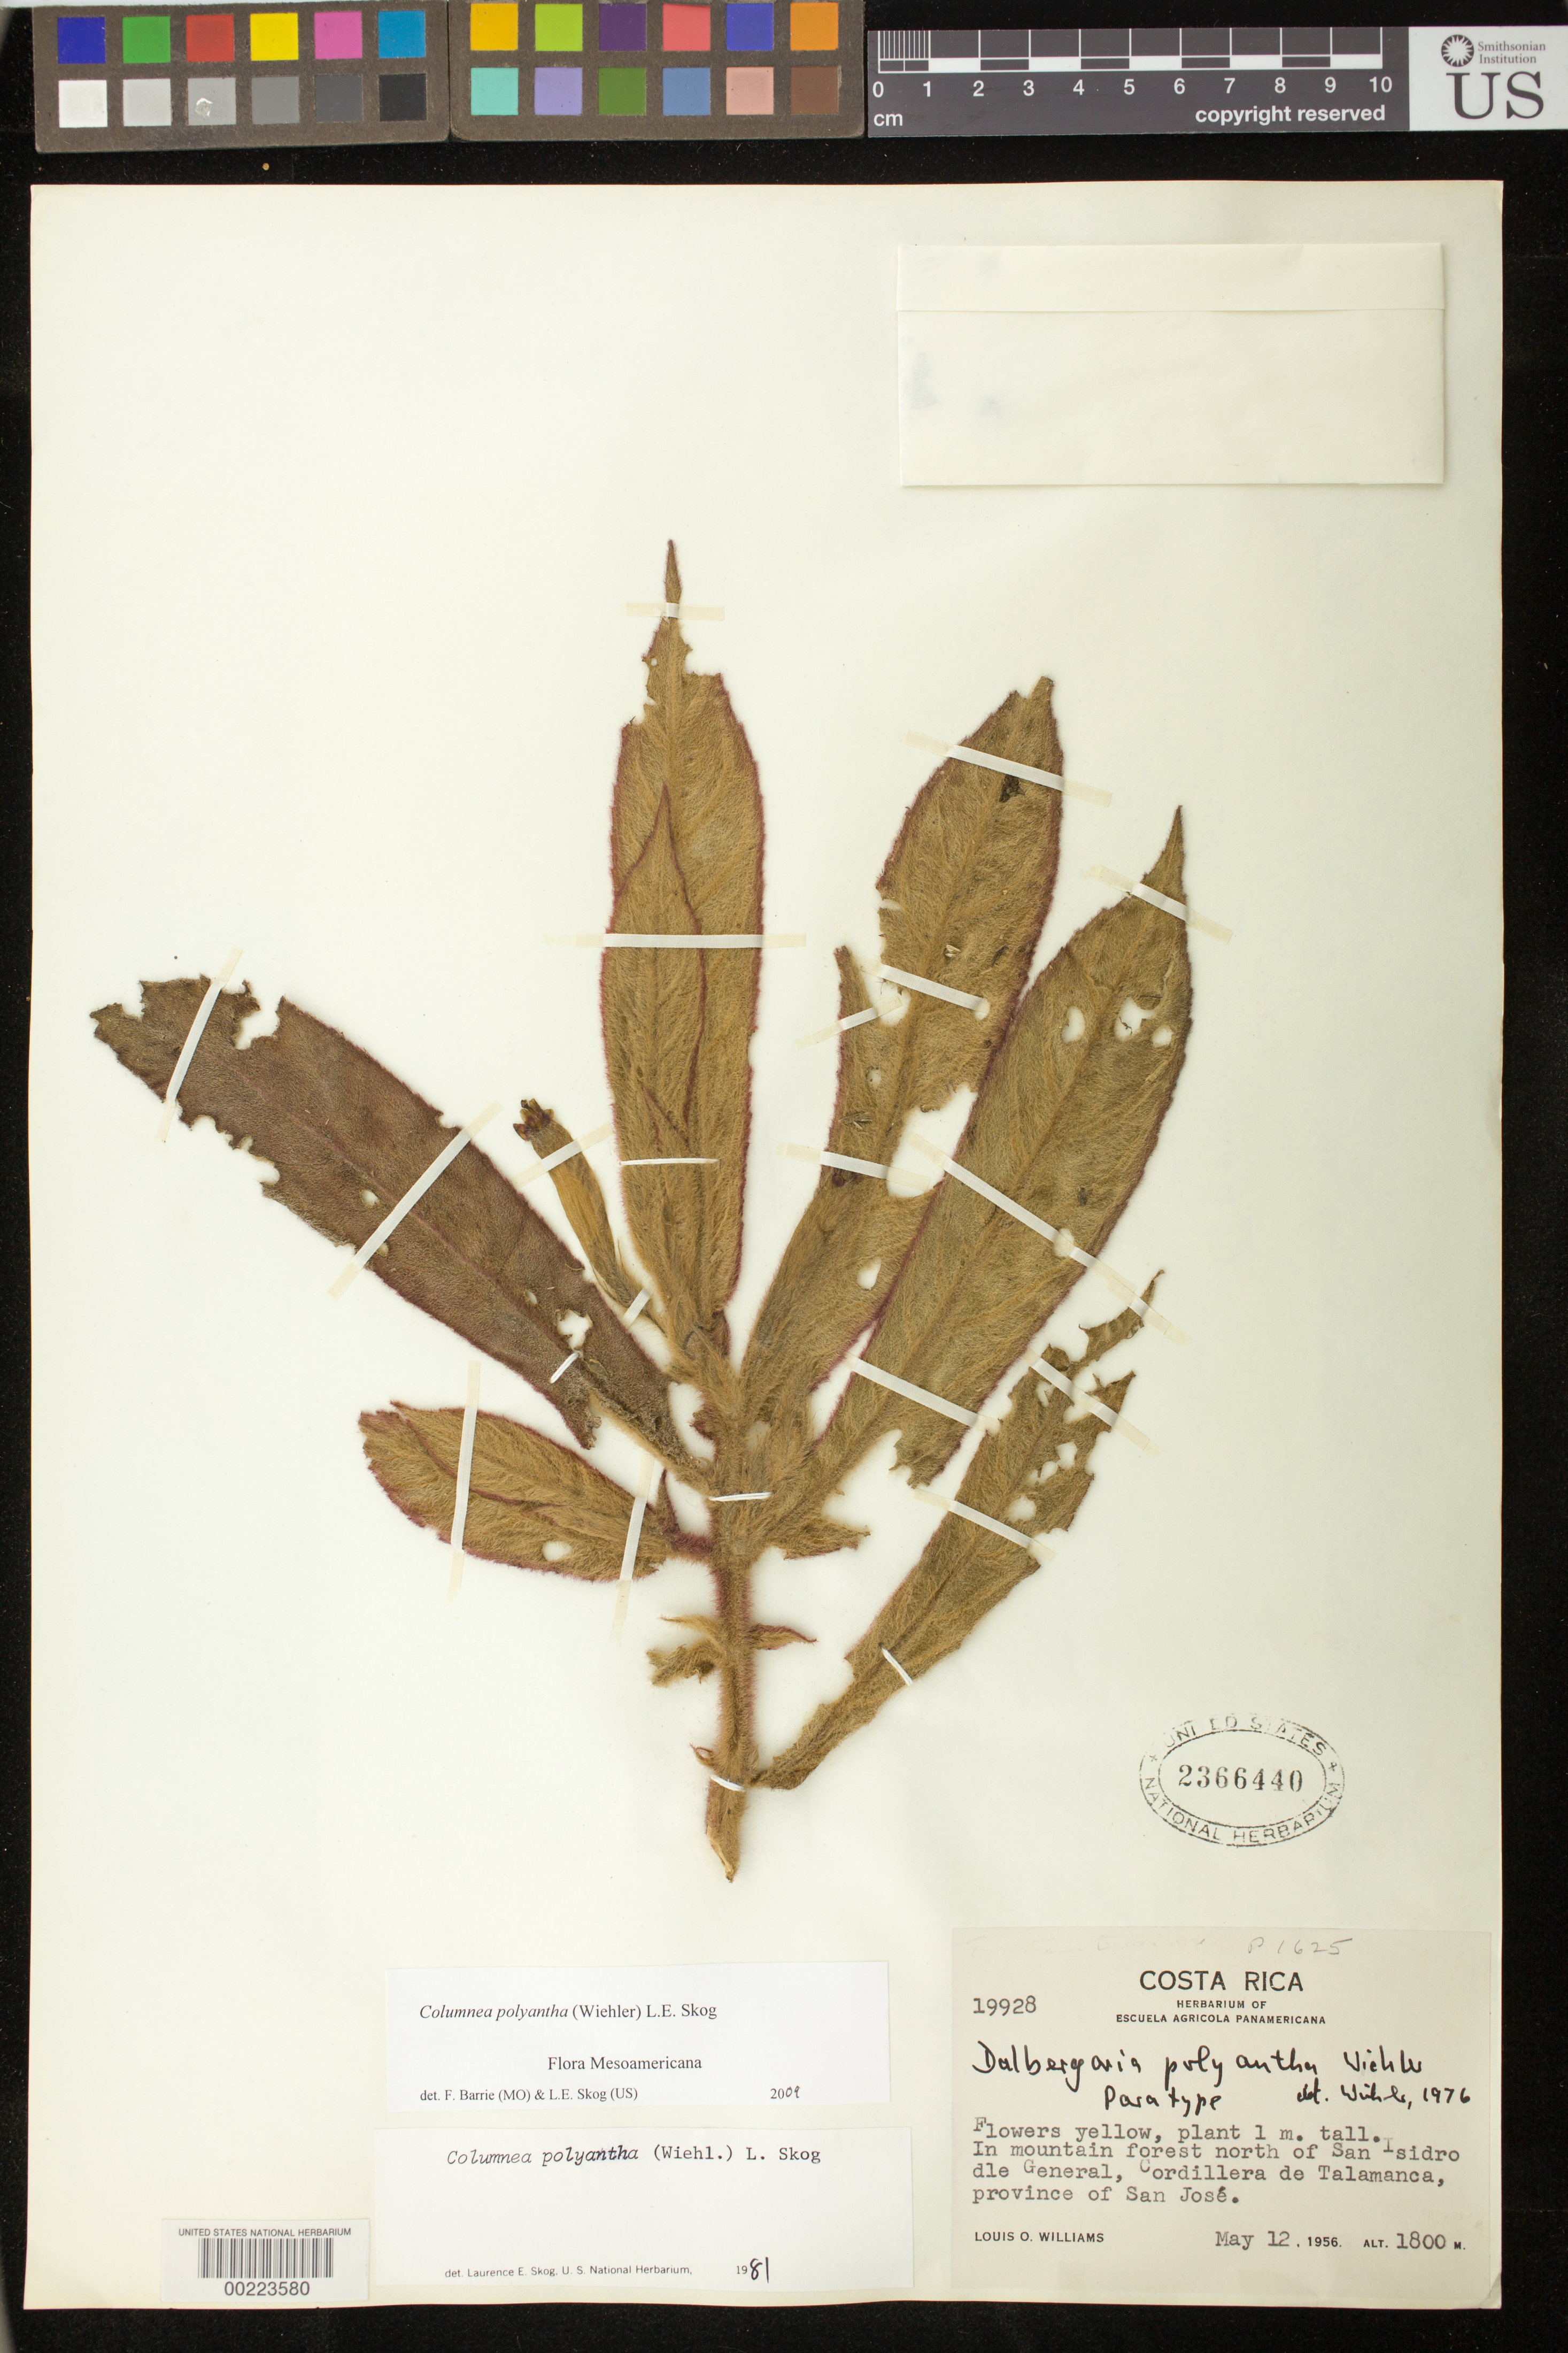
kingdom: Plantae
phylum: Tracheophyta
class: Magnoliopsida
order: Lamiales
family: Gesneriaceae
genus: Columnea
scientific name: Columnea polyantha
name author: (Wiehler) L.E. Skog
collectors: L. O. Williams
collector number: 19928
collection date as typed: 12 May 1956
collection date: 1956-05-12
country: Costa Rica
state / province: San José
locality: N of San Isidro del General, Cordillera de Talamanca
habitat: In mountain forest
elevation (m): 1800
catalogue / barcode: US 2366440